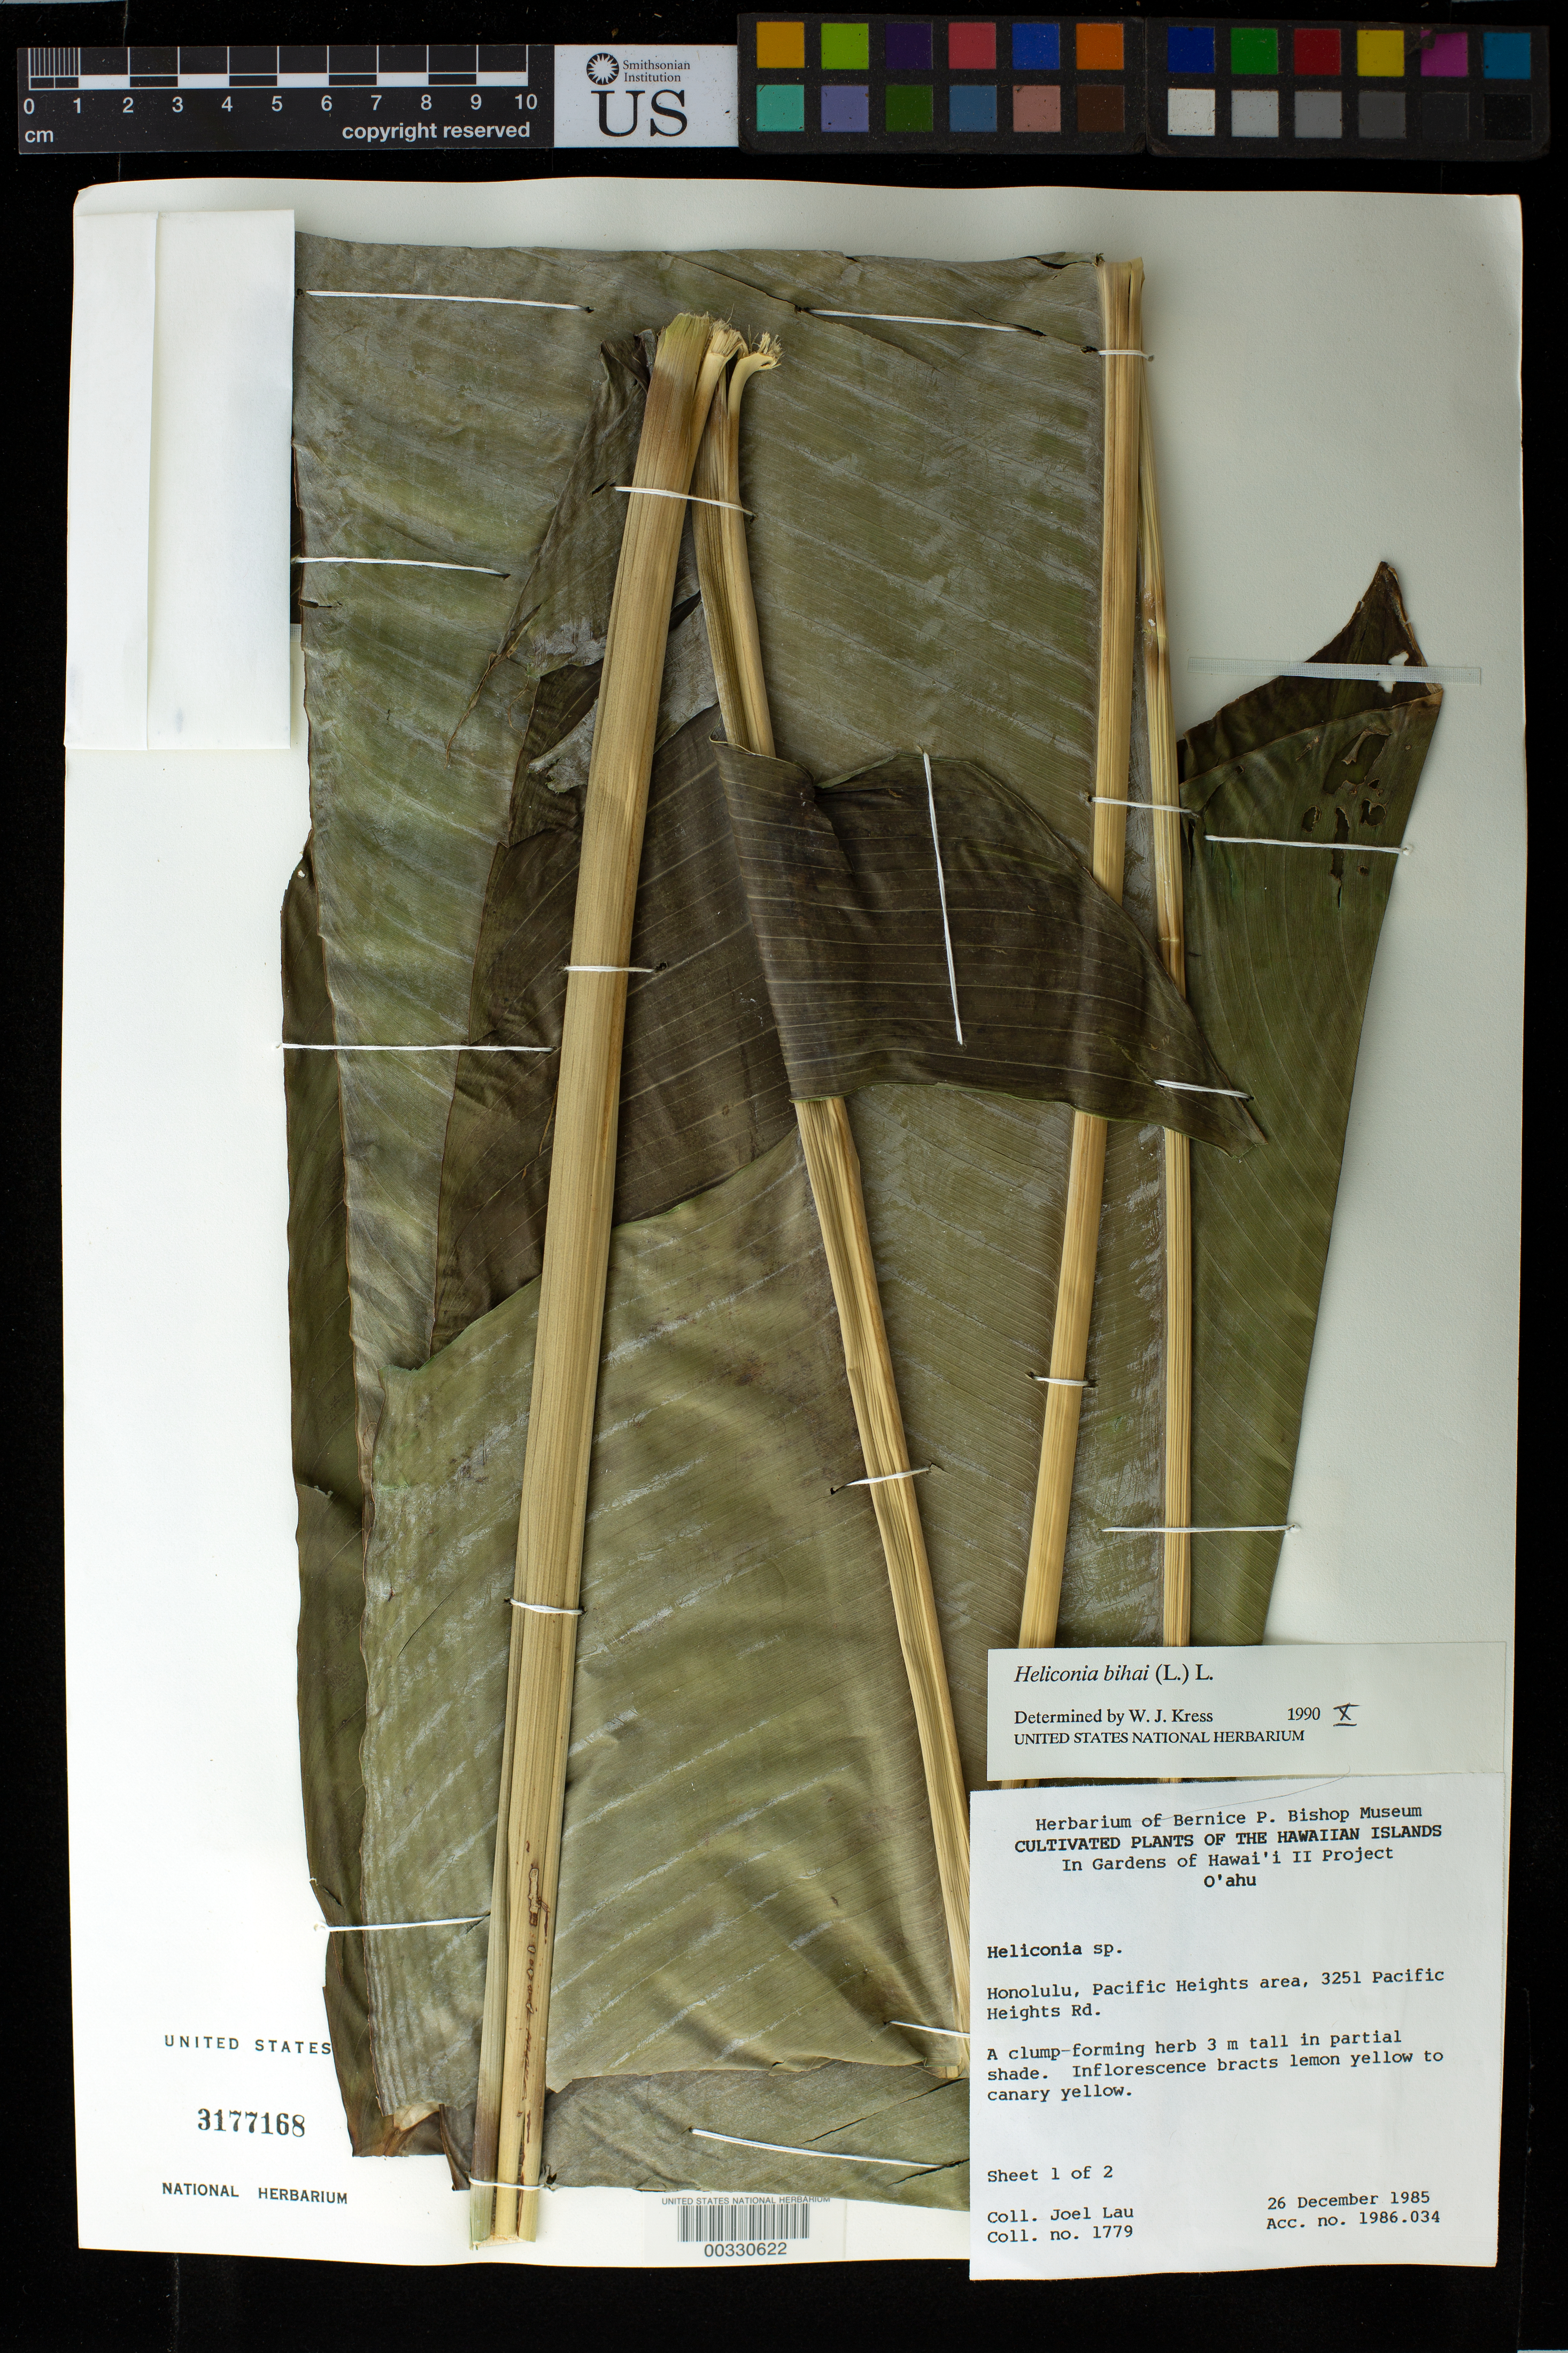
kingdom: Plantae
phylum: Tracheophyta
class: Liliopsida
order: Zingiberales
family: Heliconiaceae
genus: Heliconia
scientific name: Heliconia bihai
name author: (L.) L.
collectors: J. Lau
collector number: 1779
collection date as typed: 26 Dec 1985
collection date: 1985-12-26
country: United States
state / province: Florida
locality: Southern Florida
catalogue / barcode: US 3177168